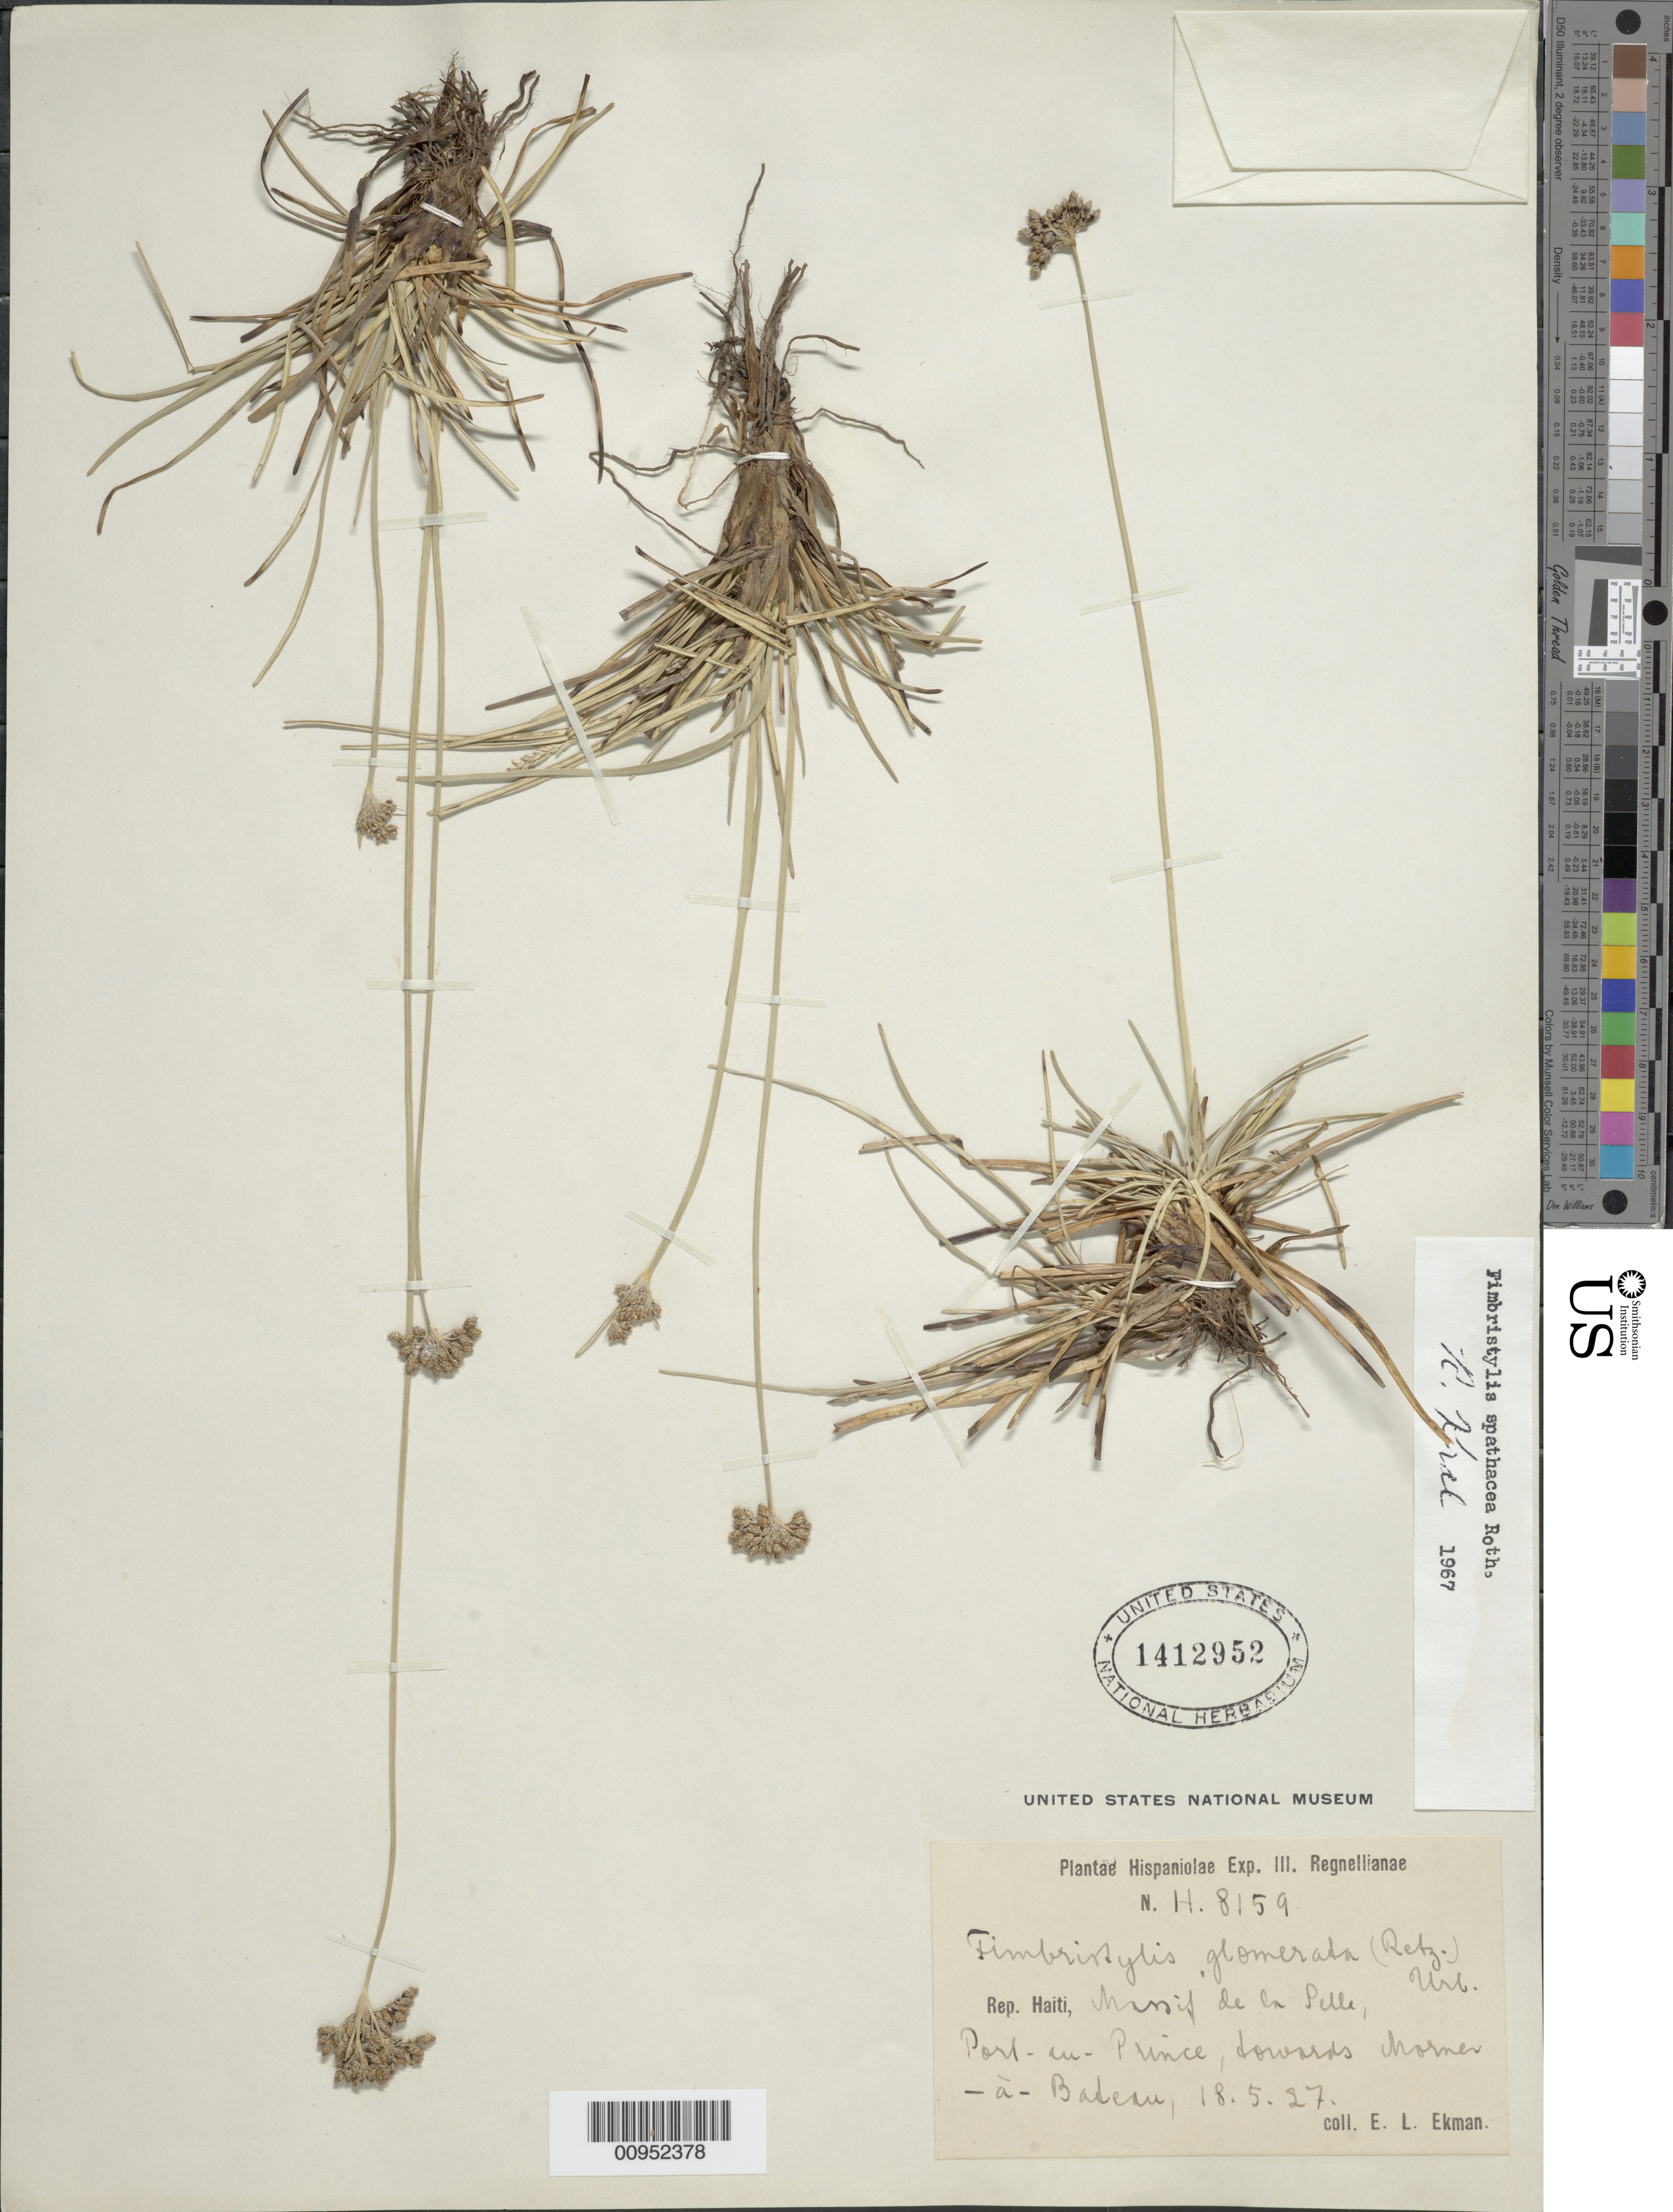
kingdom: Plantae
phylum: Tracheophyta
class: Liliopsida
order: Poales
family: Cyperaceae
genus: Fimbristylis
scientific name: Fimbristylis cymosa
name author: R. Br.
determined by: Kral, Robert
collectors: E. L. Ekman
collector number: H 8159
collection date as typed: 18 May 1927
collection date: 1927-05-18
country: Haiti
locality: Massif de la Selle, Port au Prince, towards Mornes à Badeau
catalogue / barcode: US 1412952